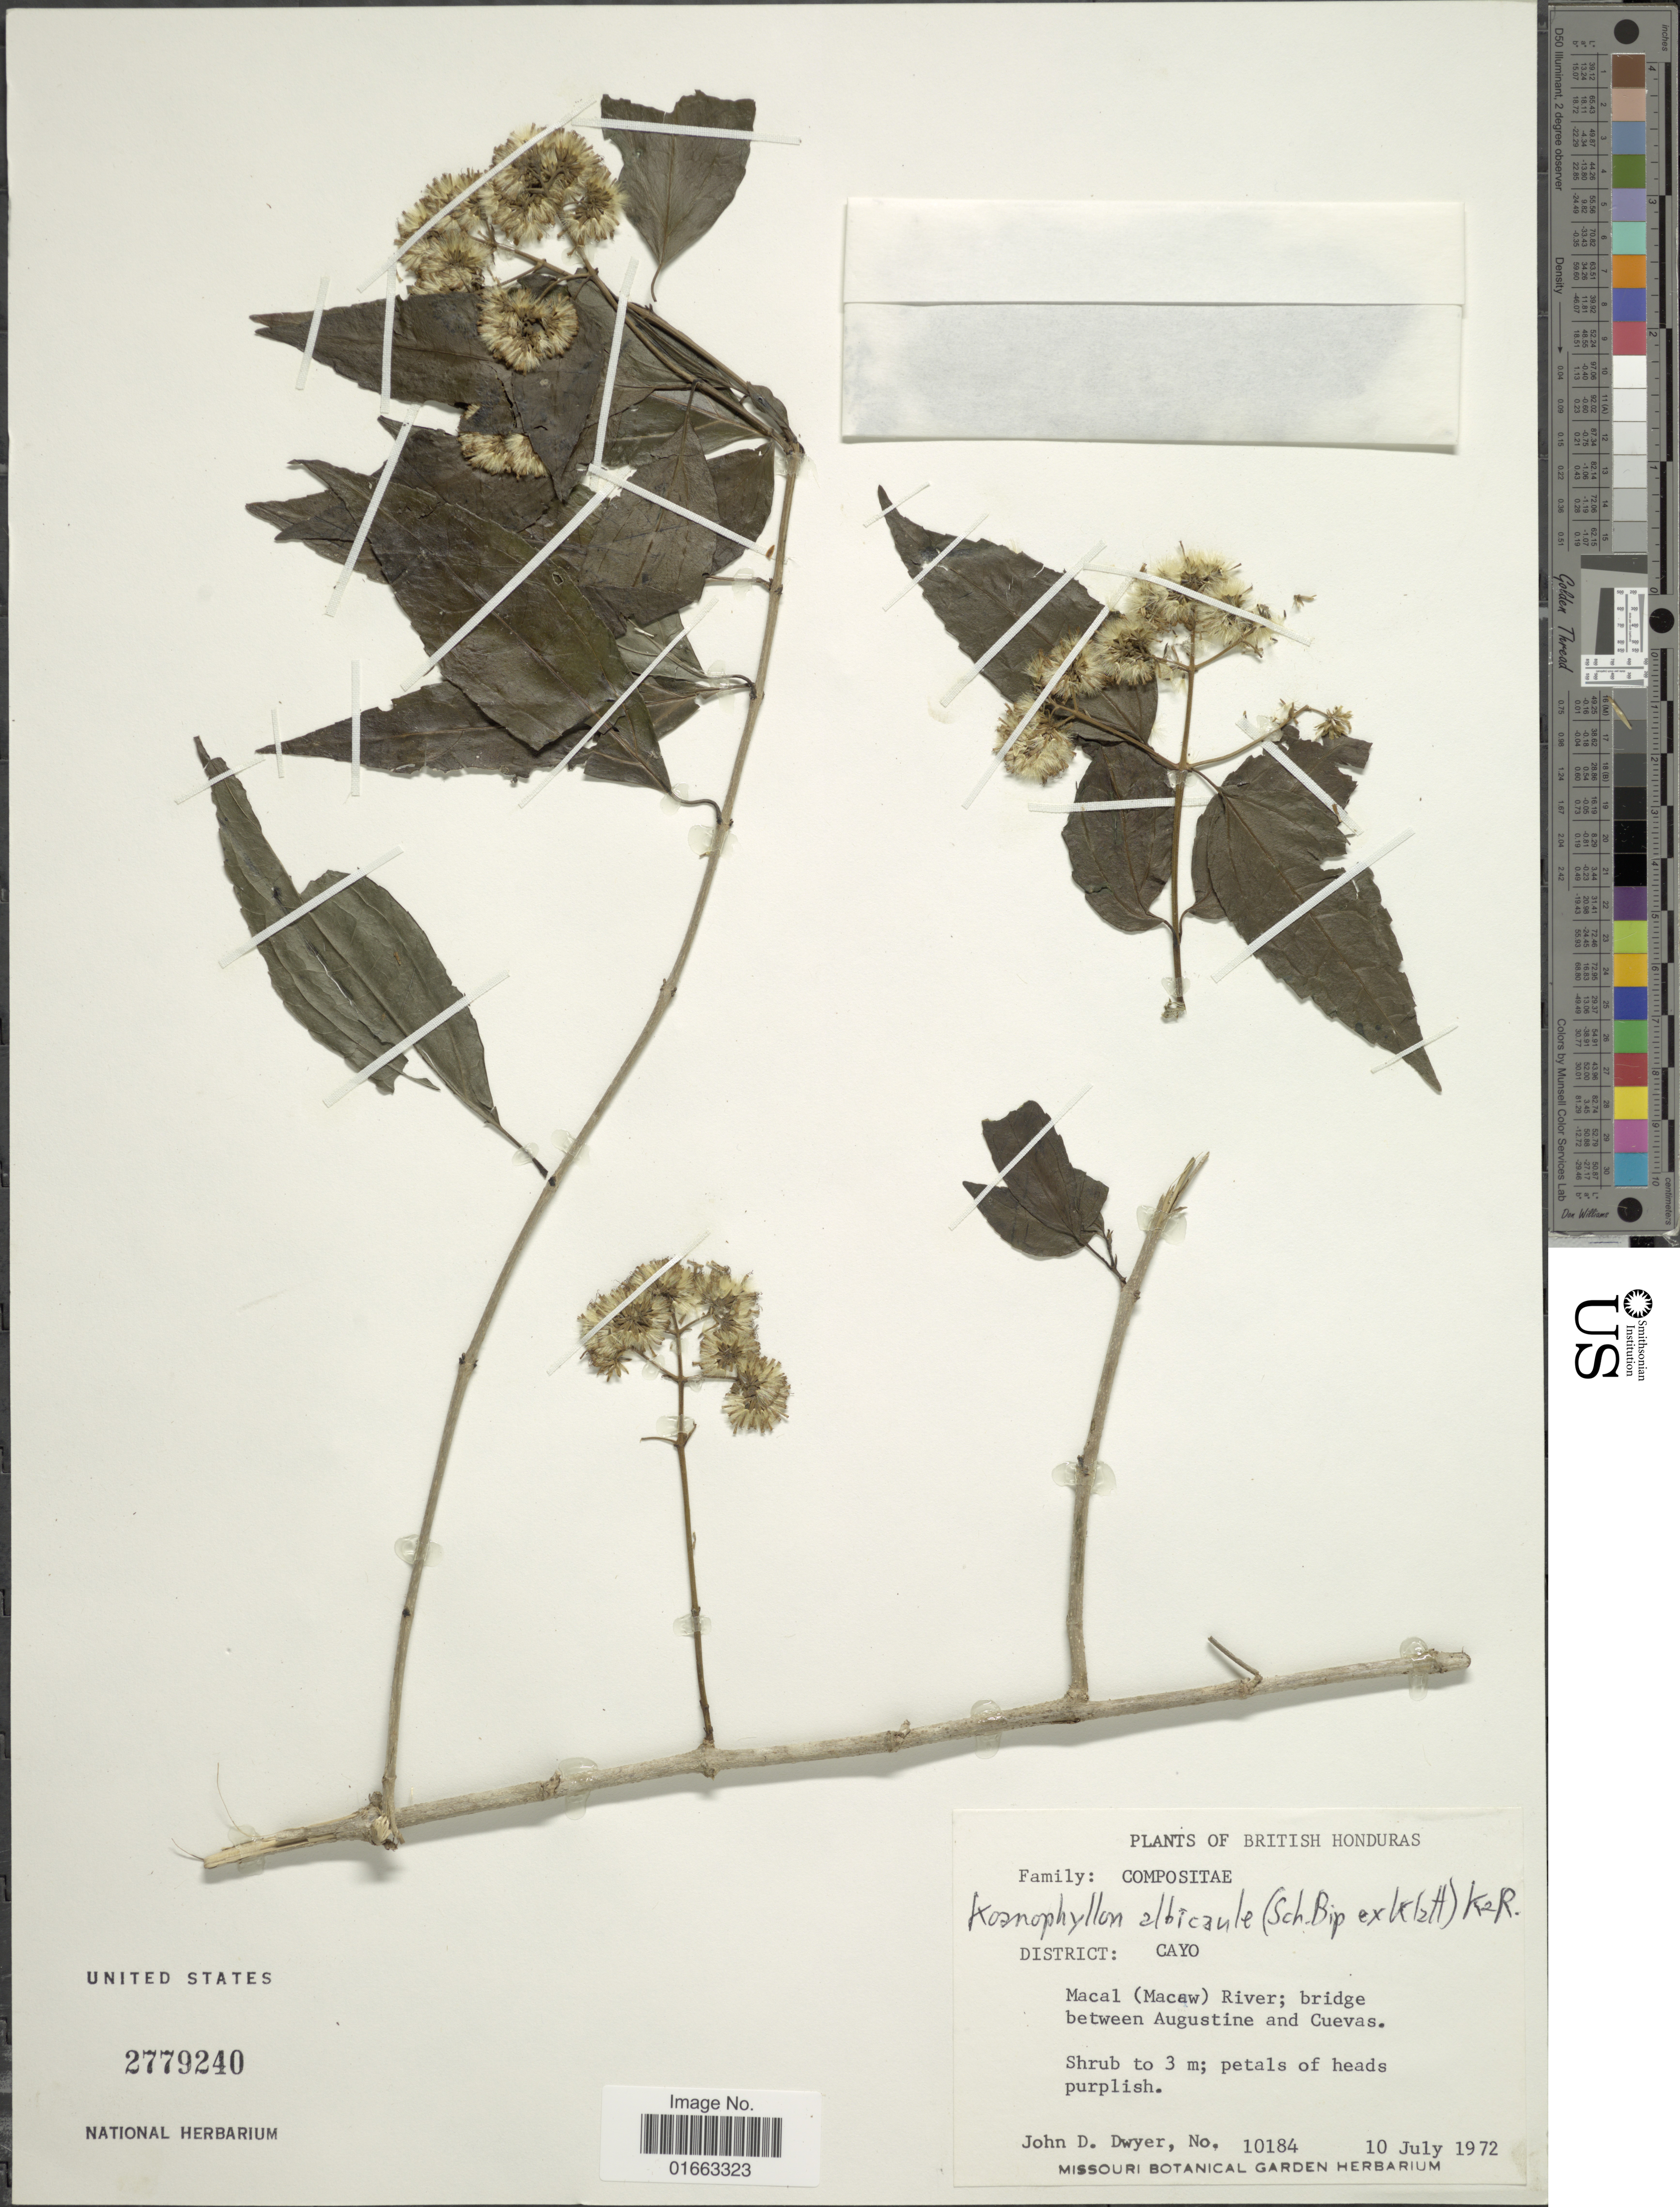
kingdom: Plantae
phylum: Tracheophyta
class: Magnoliopsida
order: Asterales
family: Asteraceae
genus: Koanophyllon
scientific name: Koanophyllon albicaule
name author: (Sch. Bip. ex Klatt) R.M. King & H. Rob.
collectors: J. D. Dwyer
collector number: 10184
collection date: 1972-07-10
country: Belize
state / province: Cayo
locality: British Honduras, District: Cayo, Macal (Macaw) River; bridge between Augustine and Cuevas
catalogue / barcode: US 2779240